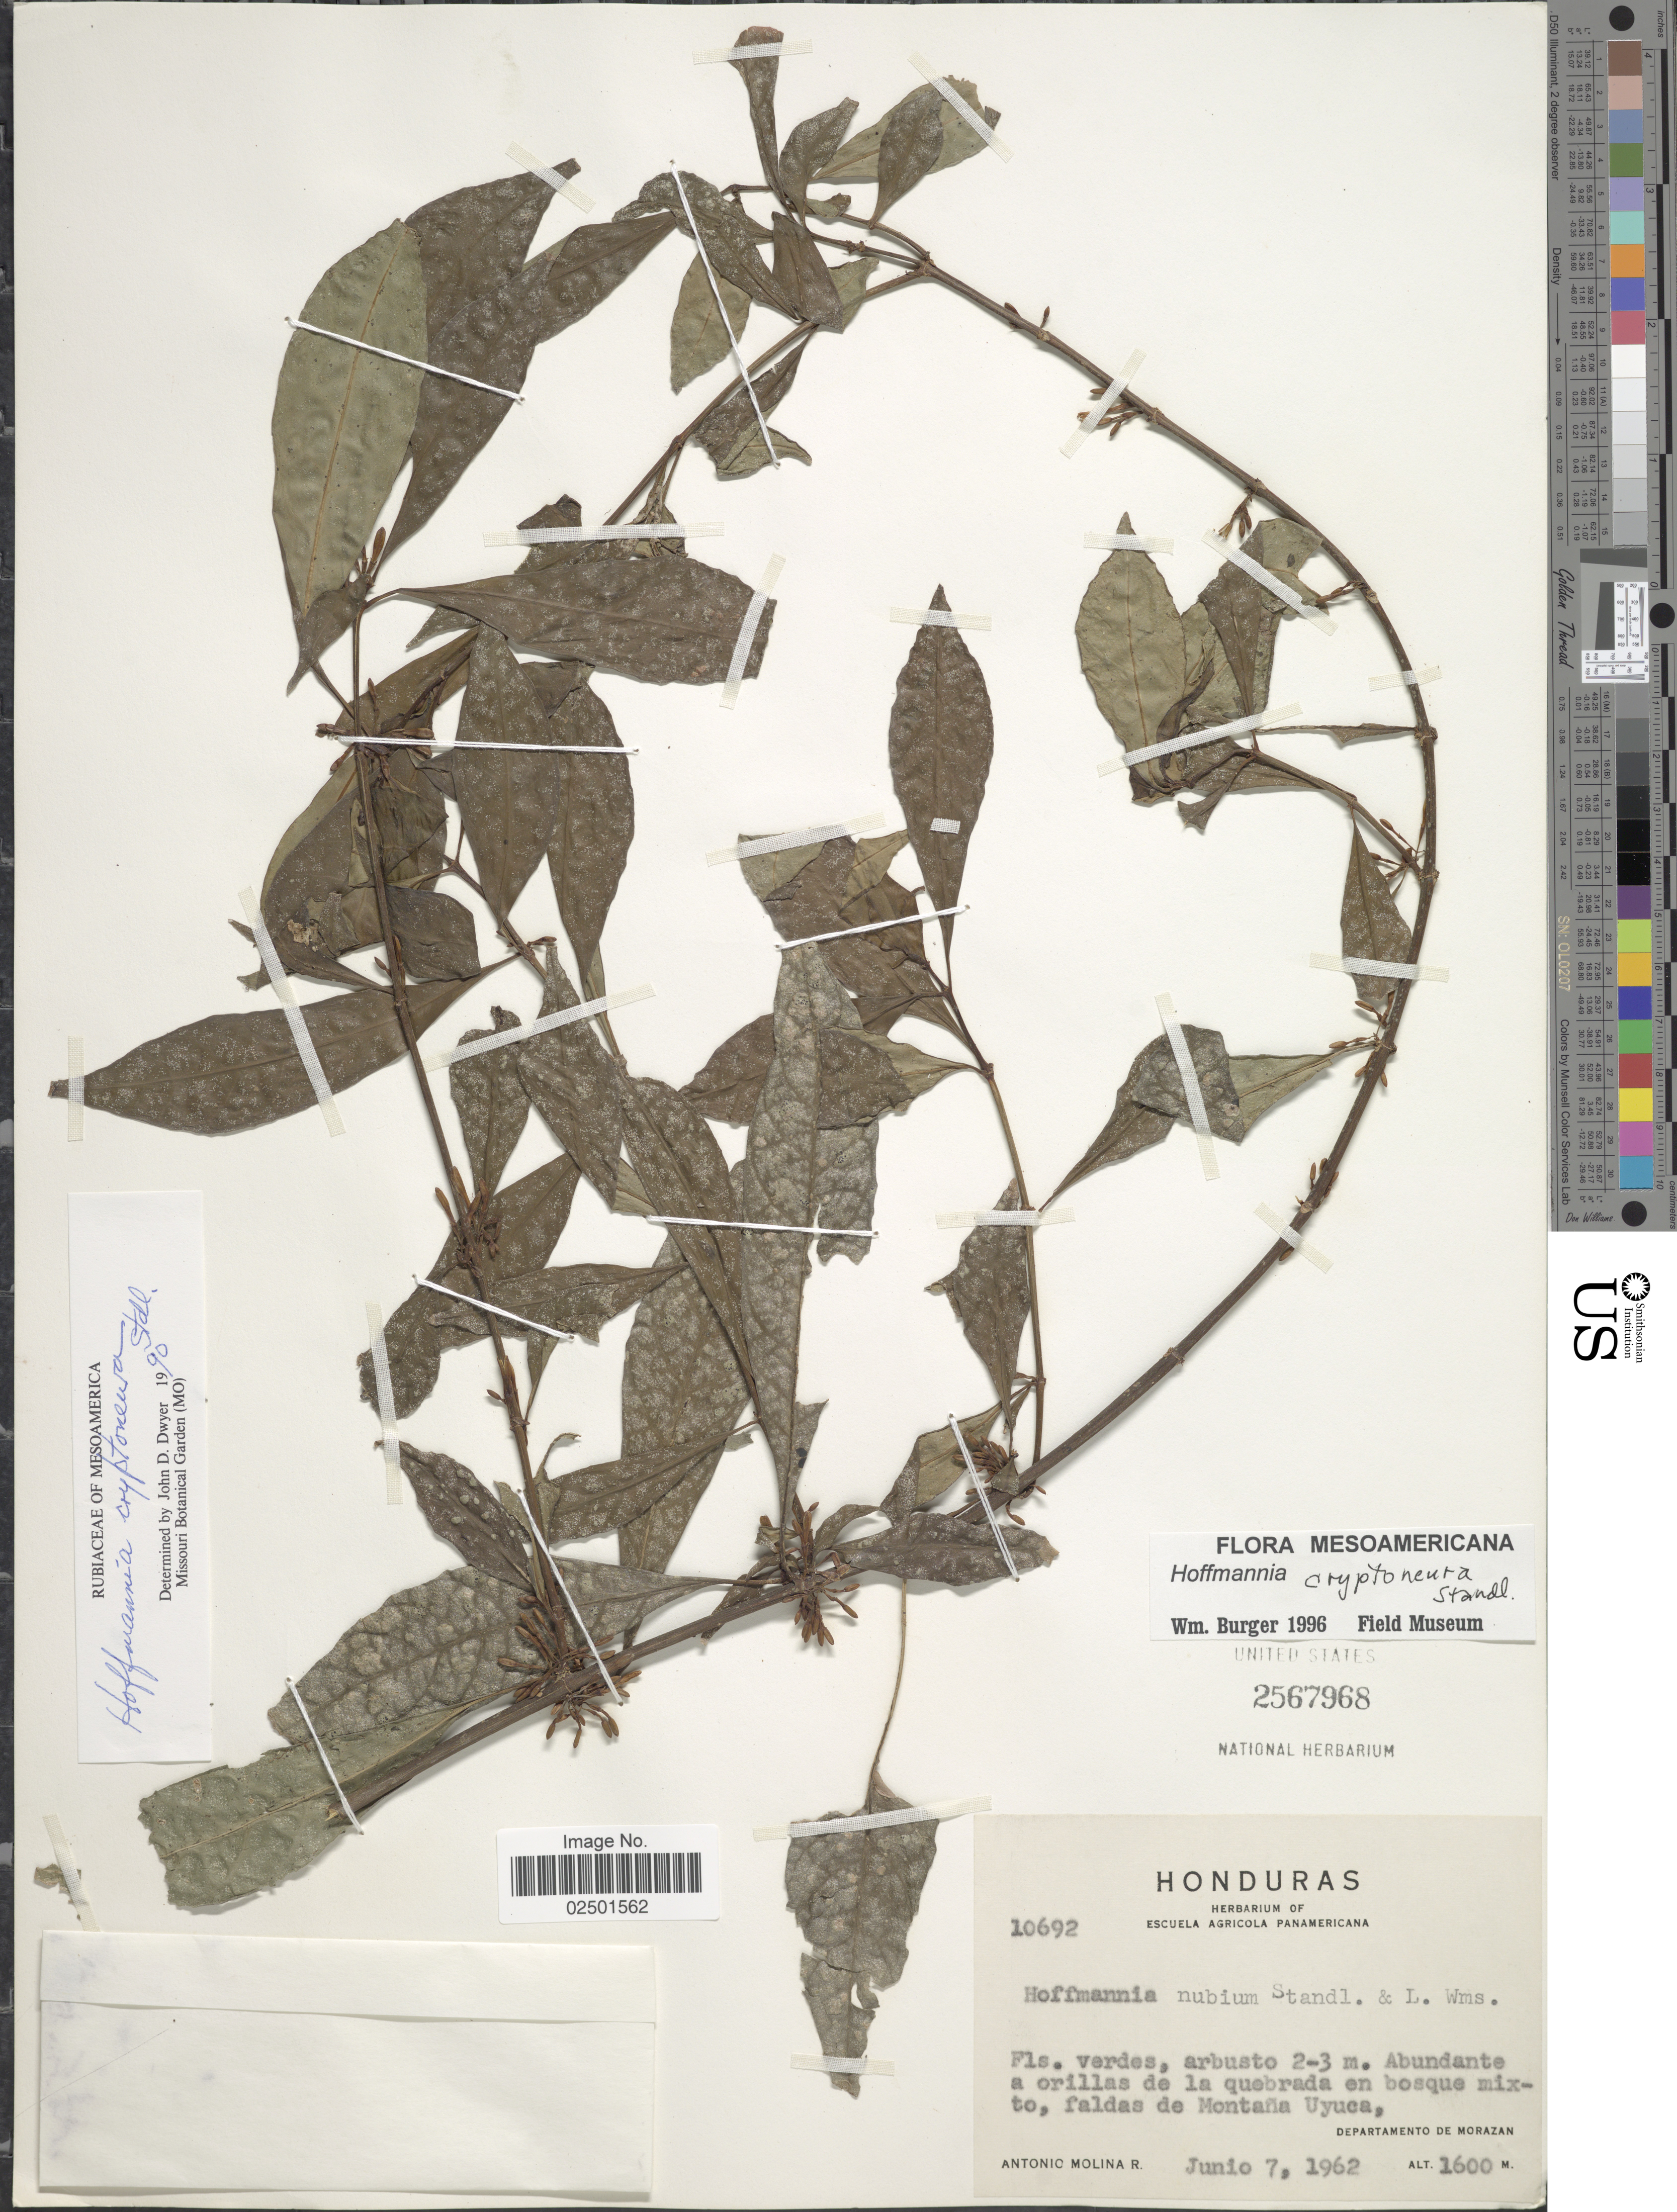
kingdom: Plantae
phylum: Tracheophyta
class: Magnoliopsida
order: Gentianales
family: Rubiaceae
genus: Hoffmannia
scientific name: Hoffmannia cryptoneura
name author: Standl.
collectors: A. Molina R.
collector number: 10692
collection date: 1962-06-07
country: Honduras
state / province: Fco. Morazán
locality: Abundante a orillas de la quebrada en bosque mixto, faldas de Montaña Uyuca, Departamento de Morazan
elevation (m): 1600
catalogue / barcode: US 2567968